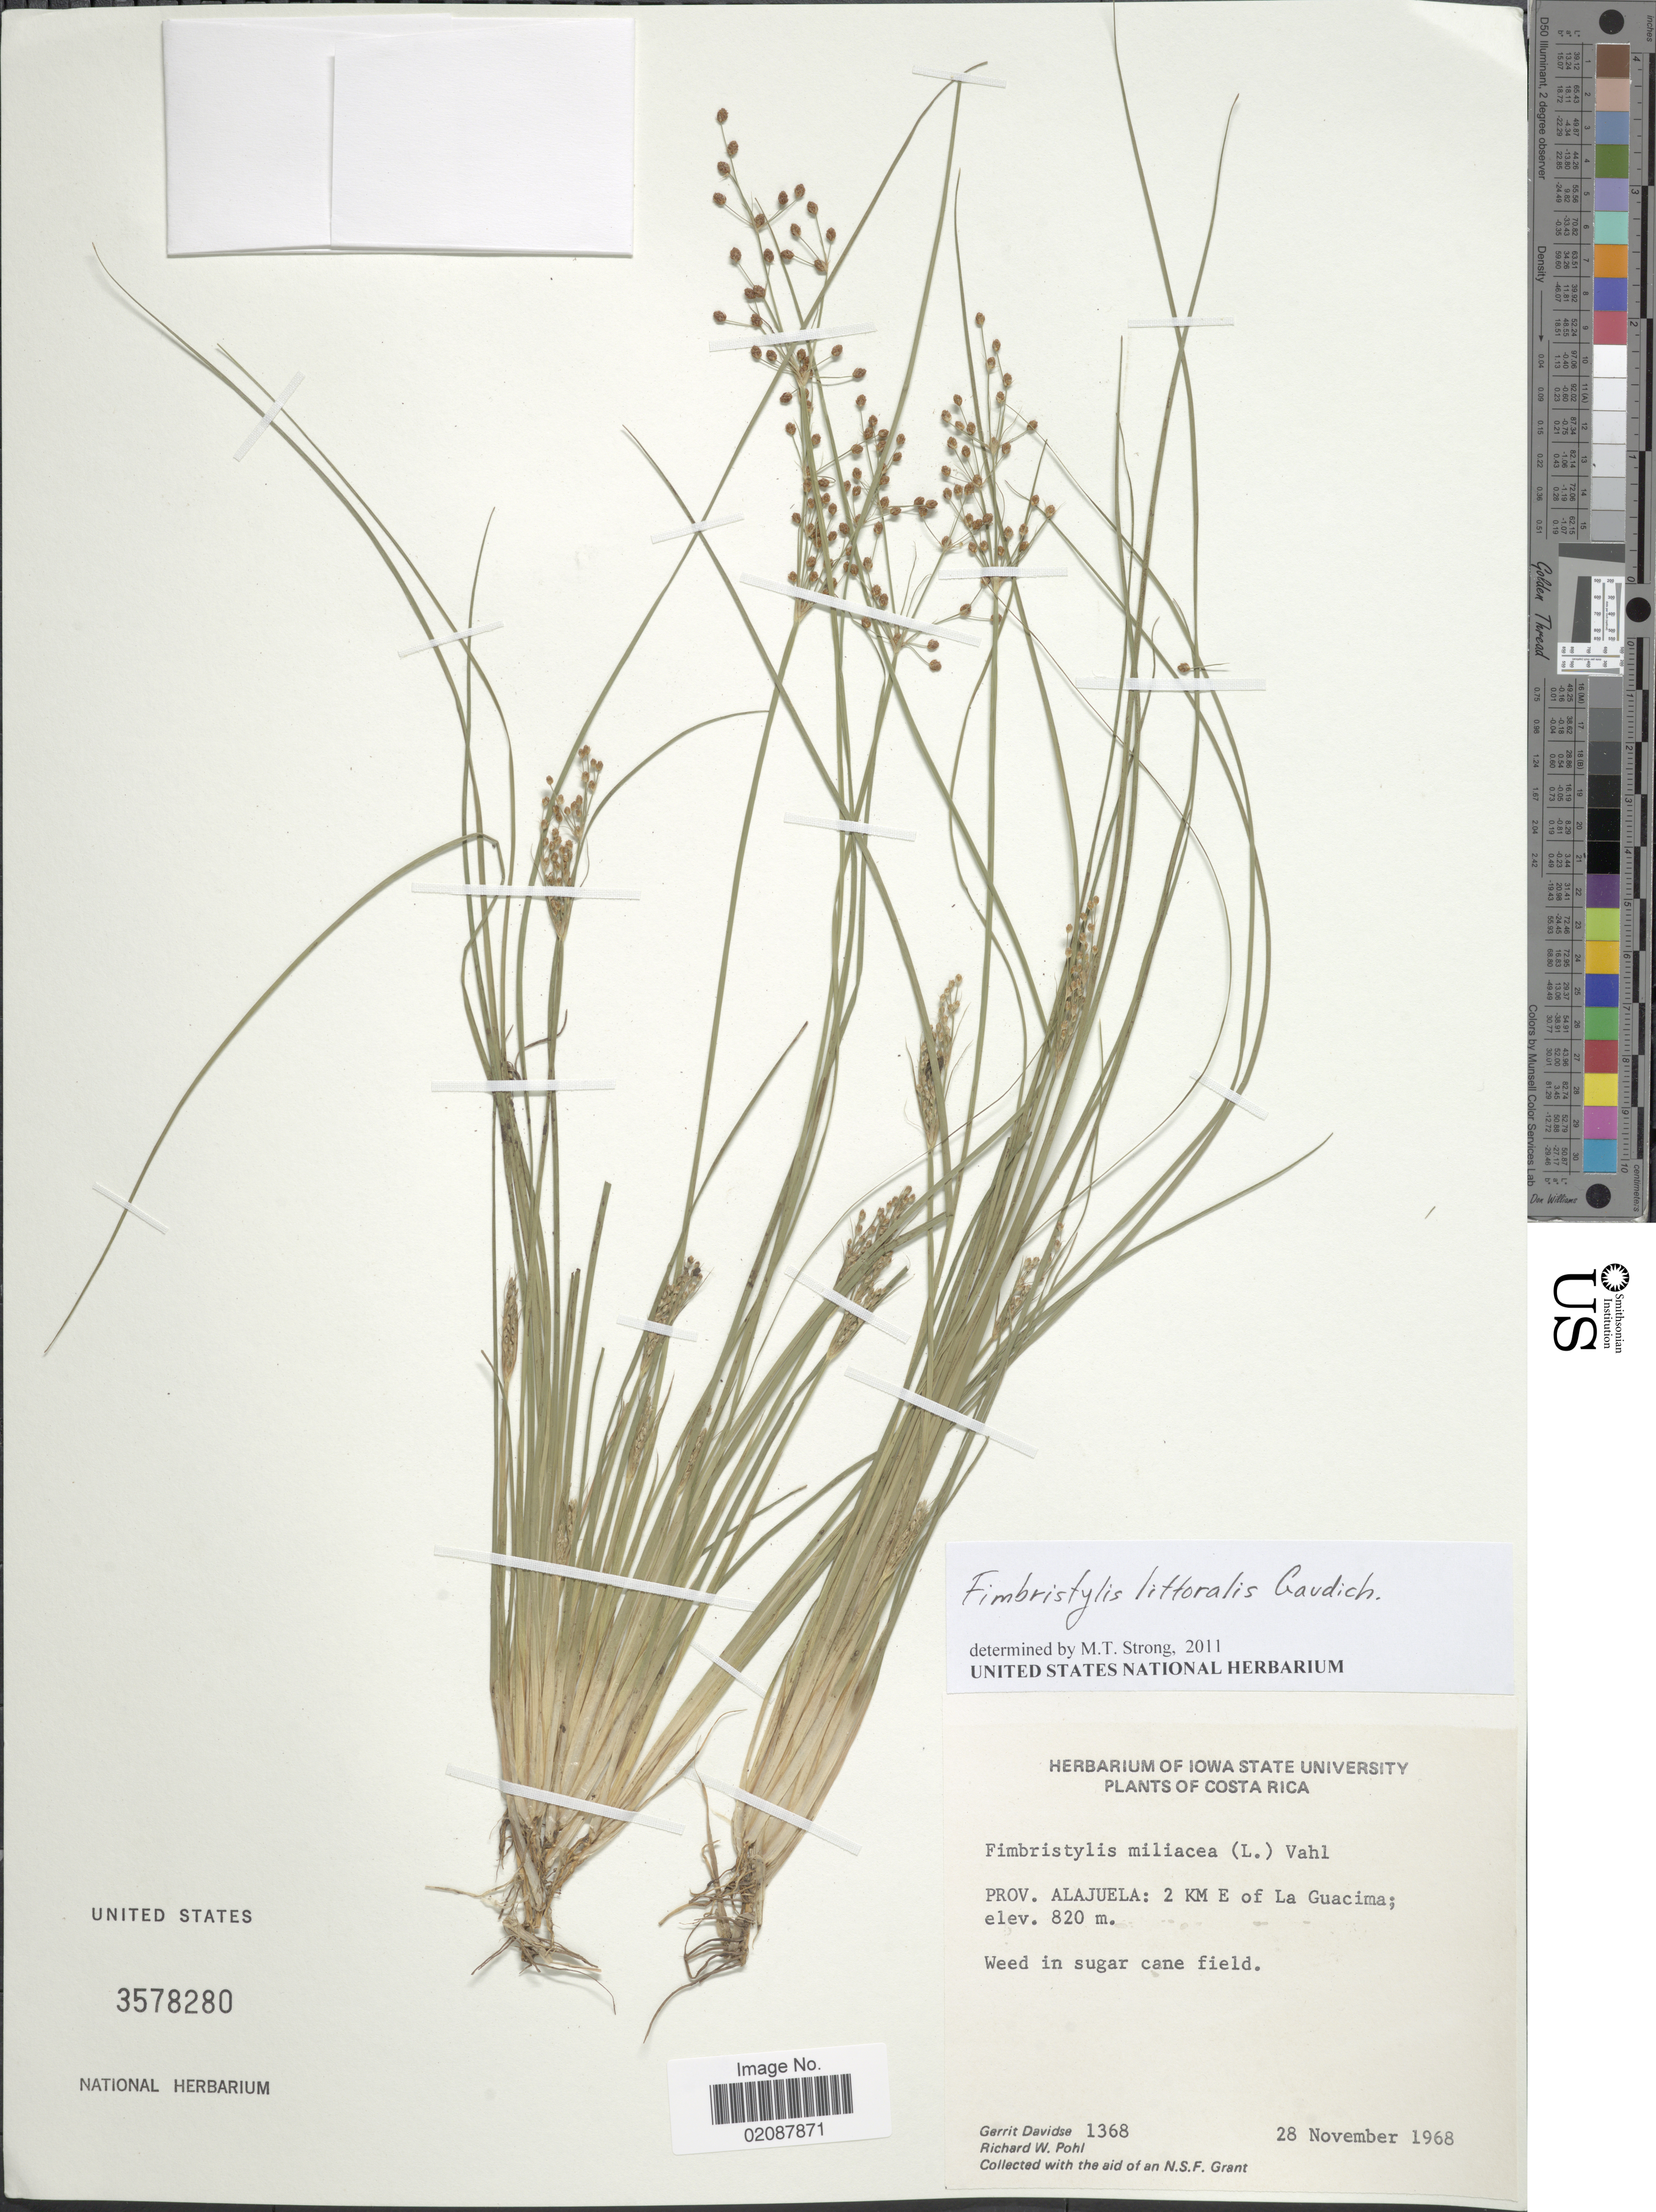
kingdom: Plantae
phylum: Tracheophyta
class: Liliopsida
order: Poales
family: Cyperaceae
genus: Fimbristylis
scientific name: Fimbristylis littoralis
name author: Gaudich.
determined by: Strong, M. T., (US), Smithsonian Institution - National Museum of Natural History (UNITED STATES)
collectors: G. Davidse & R. W. Pohl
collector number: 1368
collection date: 1968-11-28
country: Costa Rica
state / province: Alajuela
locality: Prov. Alajuela: 2 KM E of La Guacima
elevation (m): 820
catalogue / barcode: US 3578280